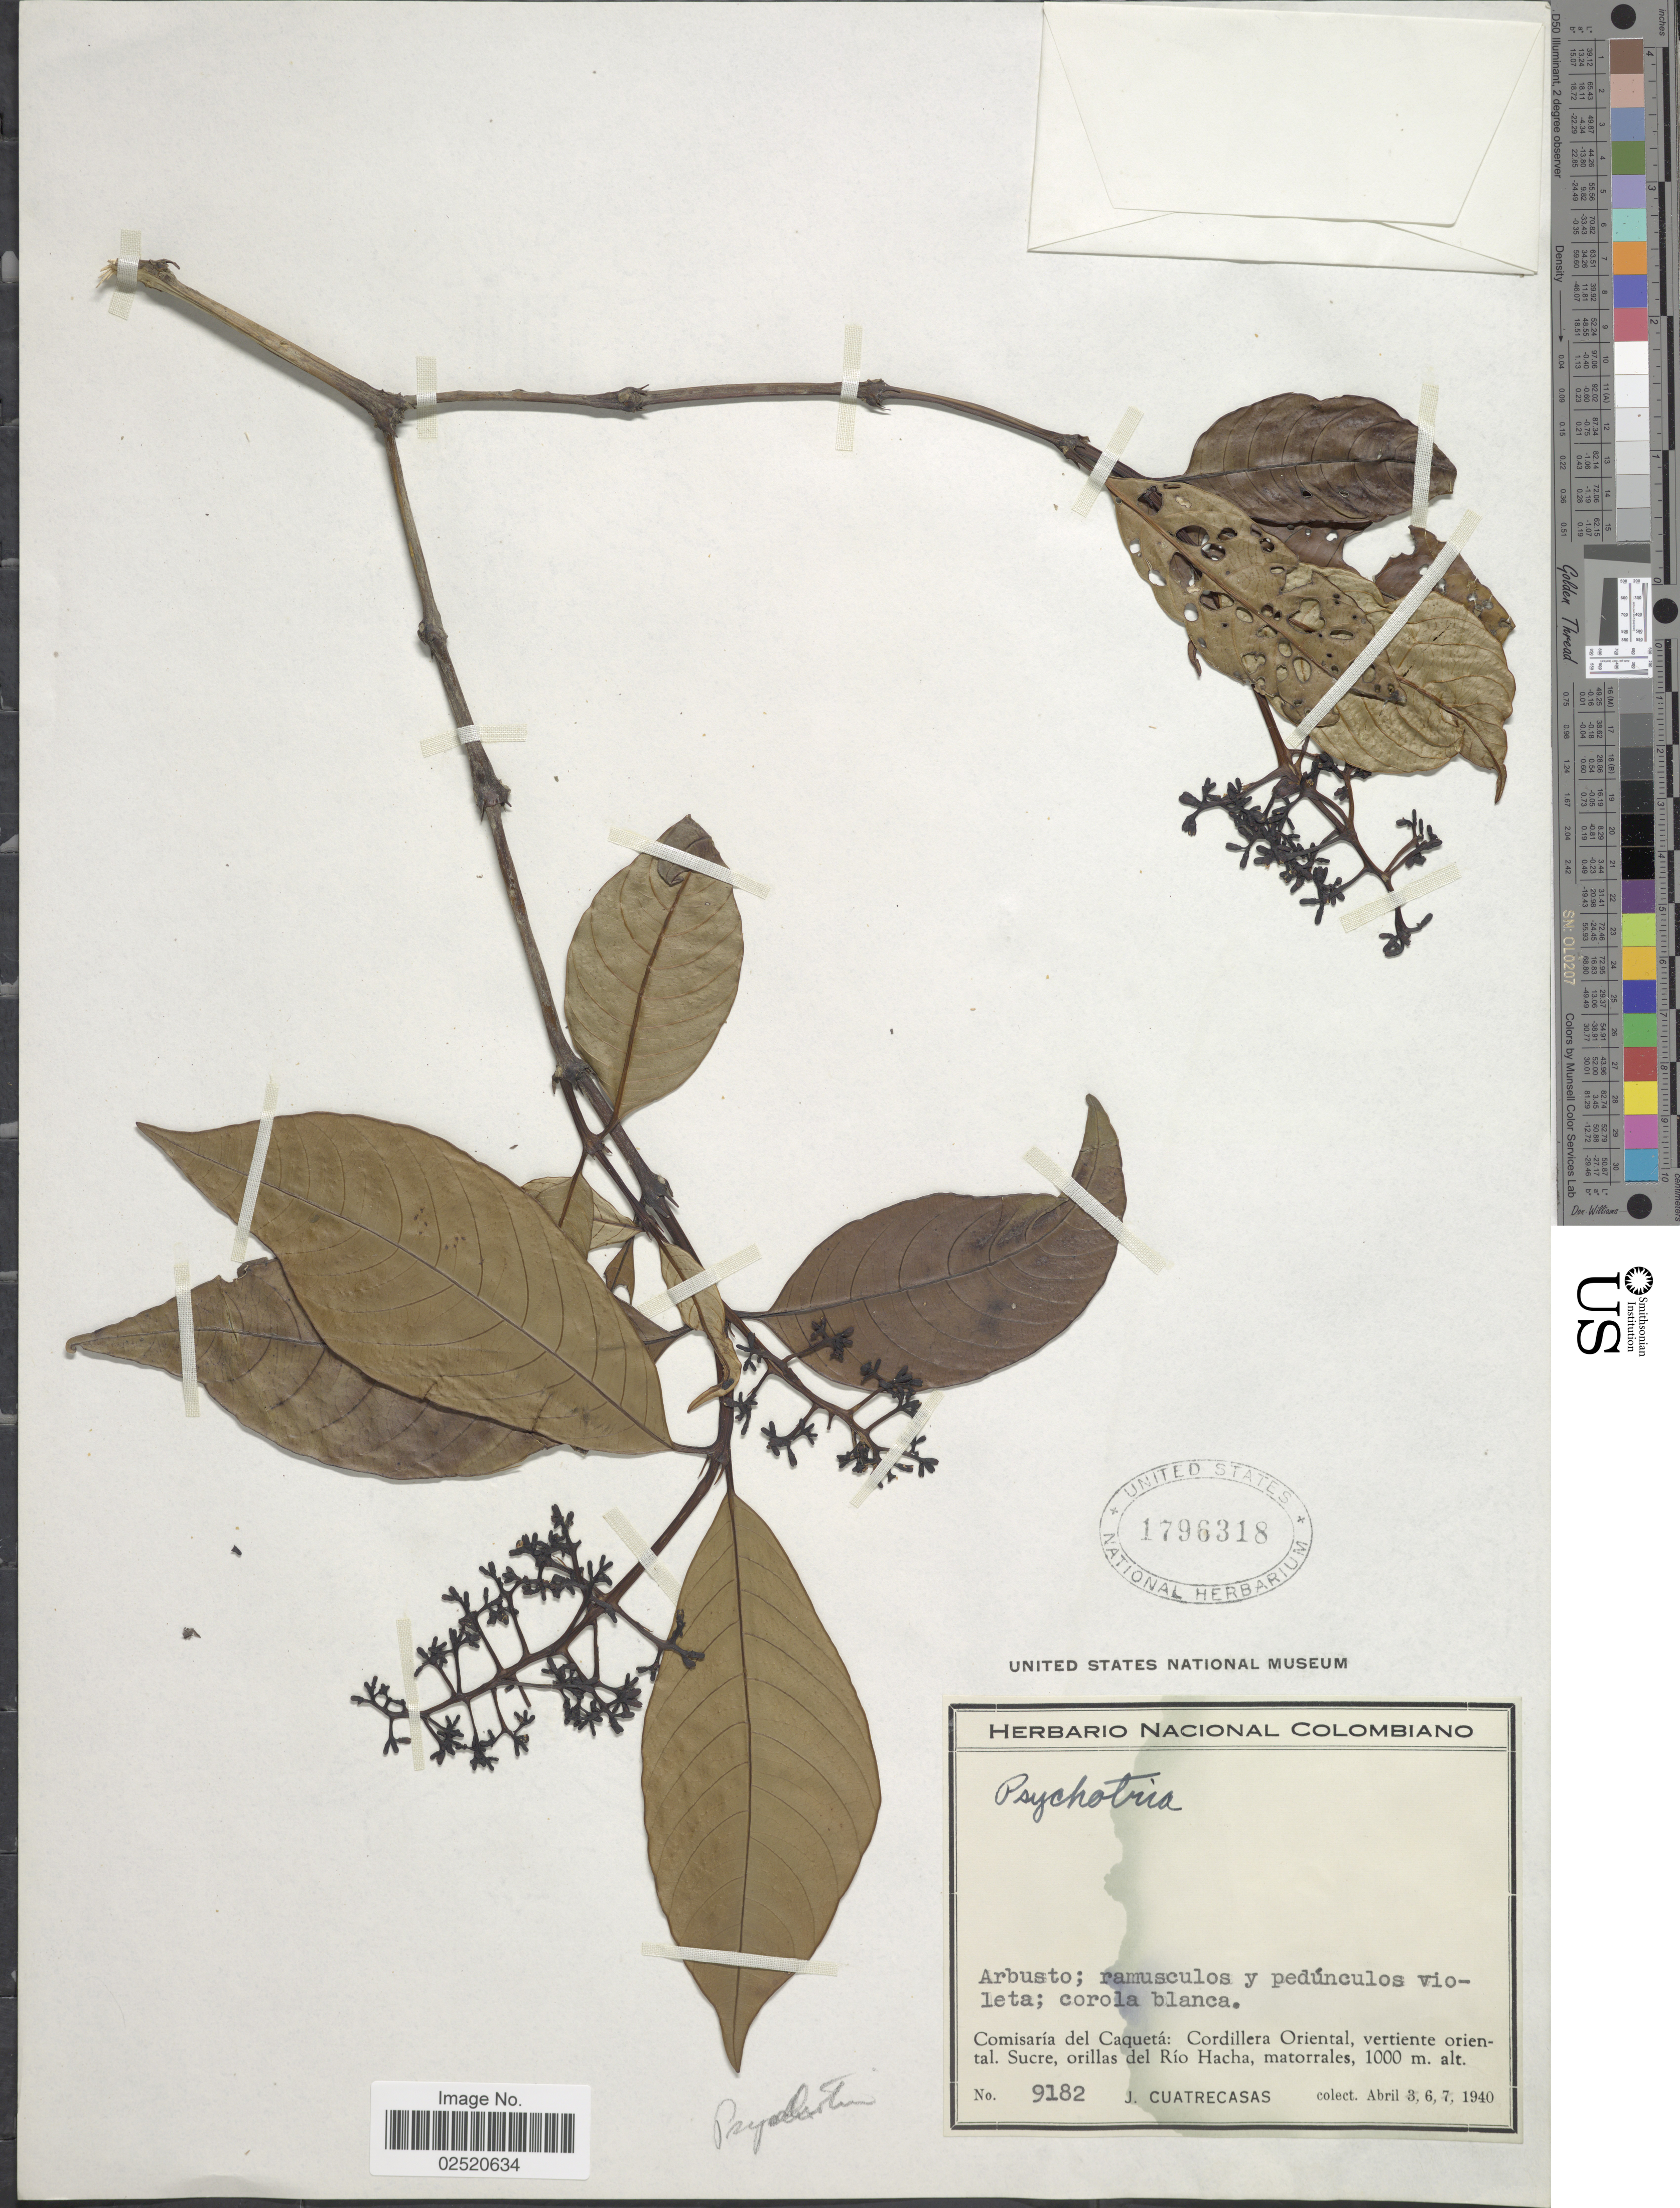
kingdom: Plantae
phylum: Tracheophyta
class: Magnoliopsida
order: Gentianales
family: Rubiaceae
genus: Psychotria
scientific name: Psychotria sp.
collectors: J. Cuatrecasas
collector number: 9182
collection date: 1940-04-03/1940-04-07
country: Colombia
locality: Comisaría del Caquetá: Cordillera Oriental, vertiente oriental. Sucre, orillas del Río Hacha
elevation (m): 1000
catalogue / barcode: US 1796318